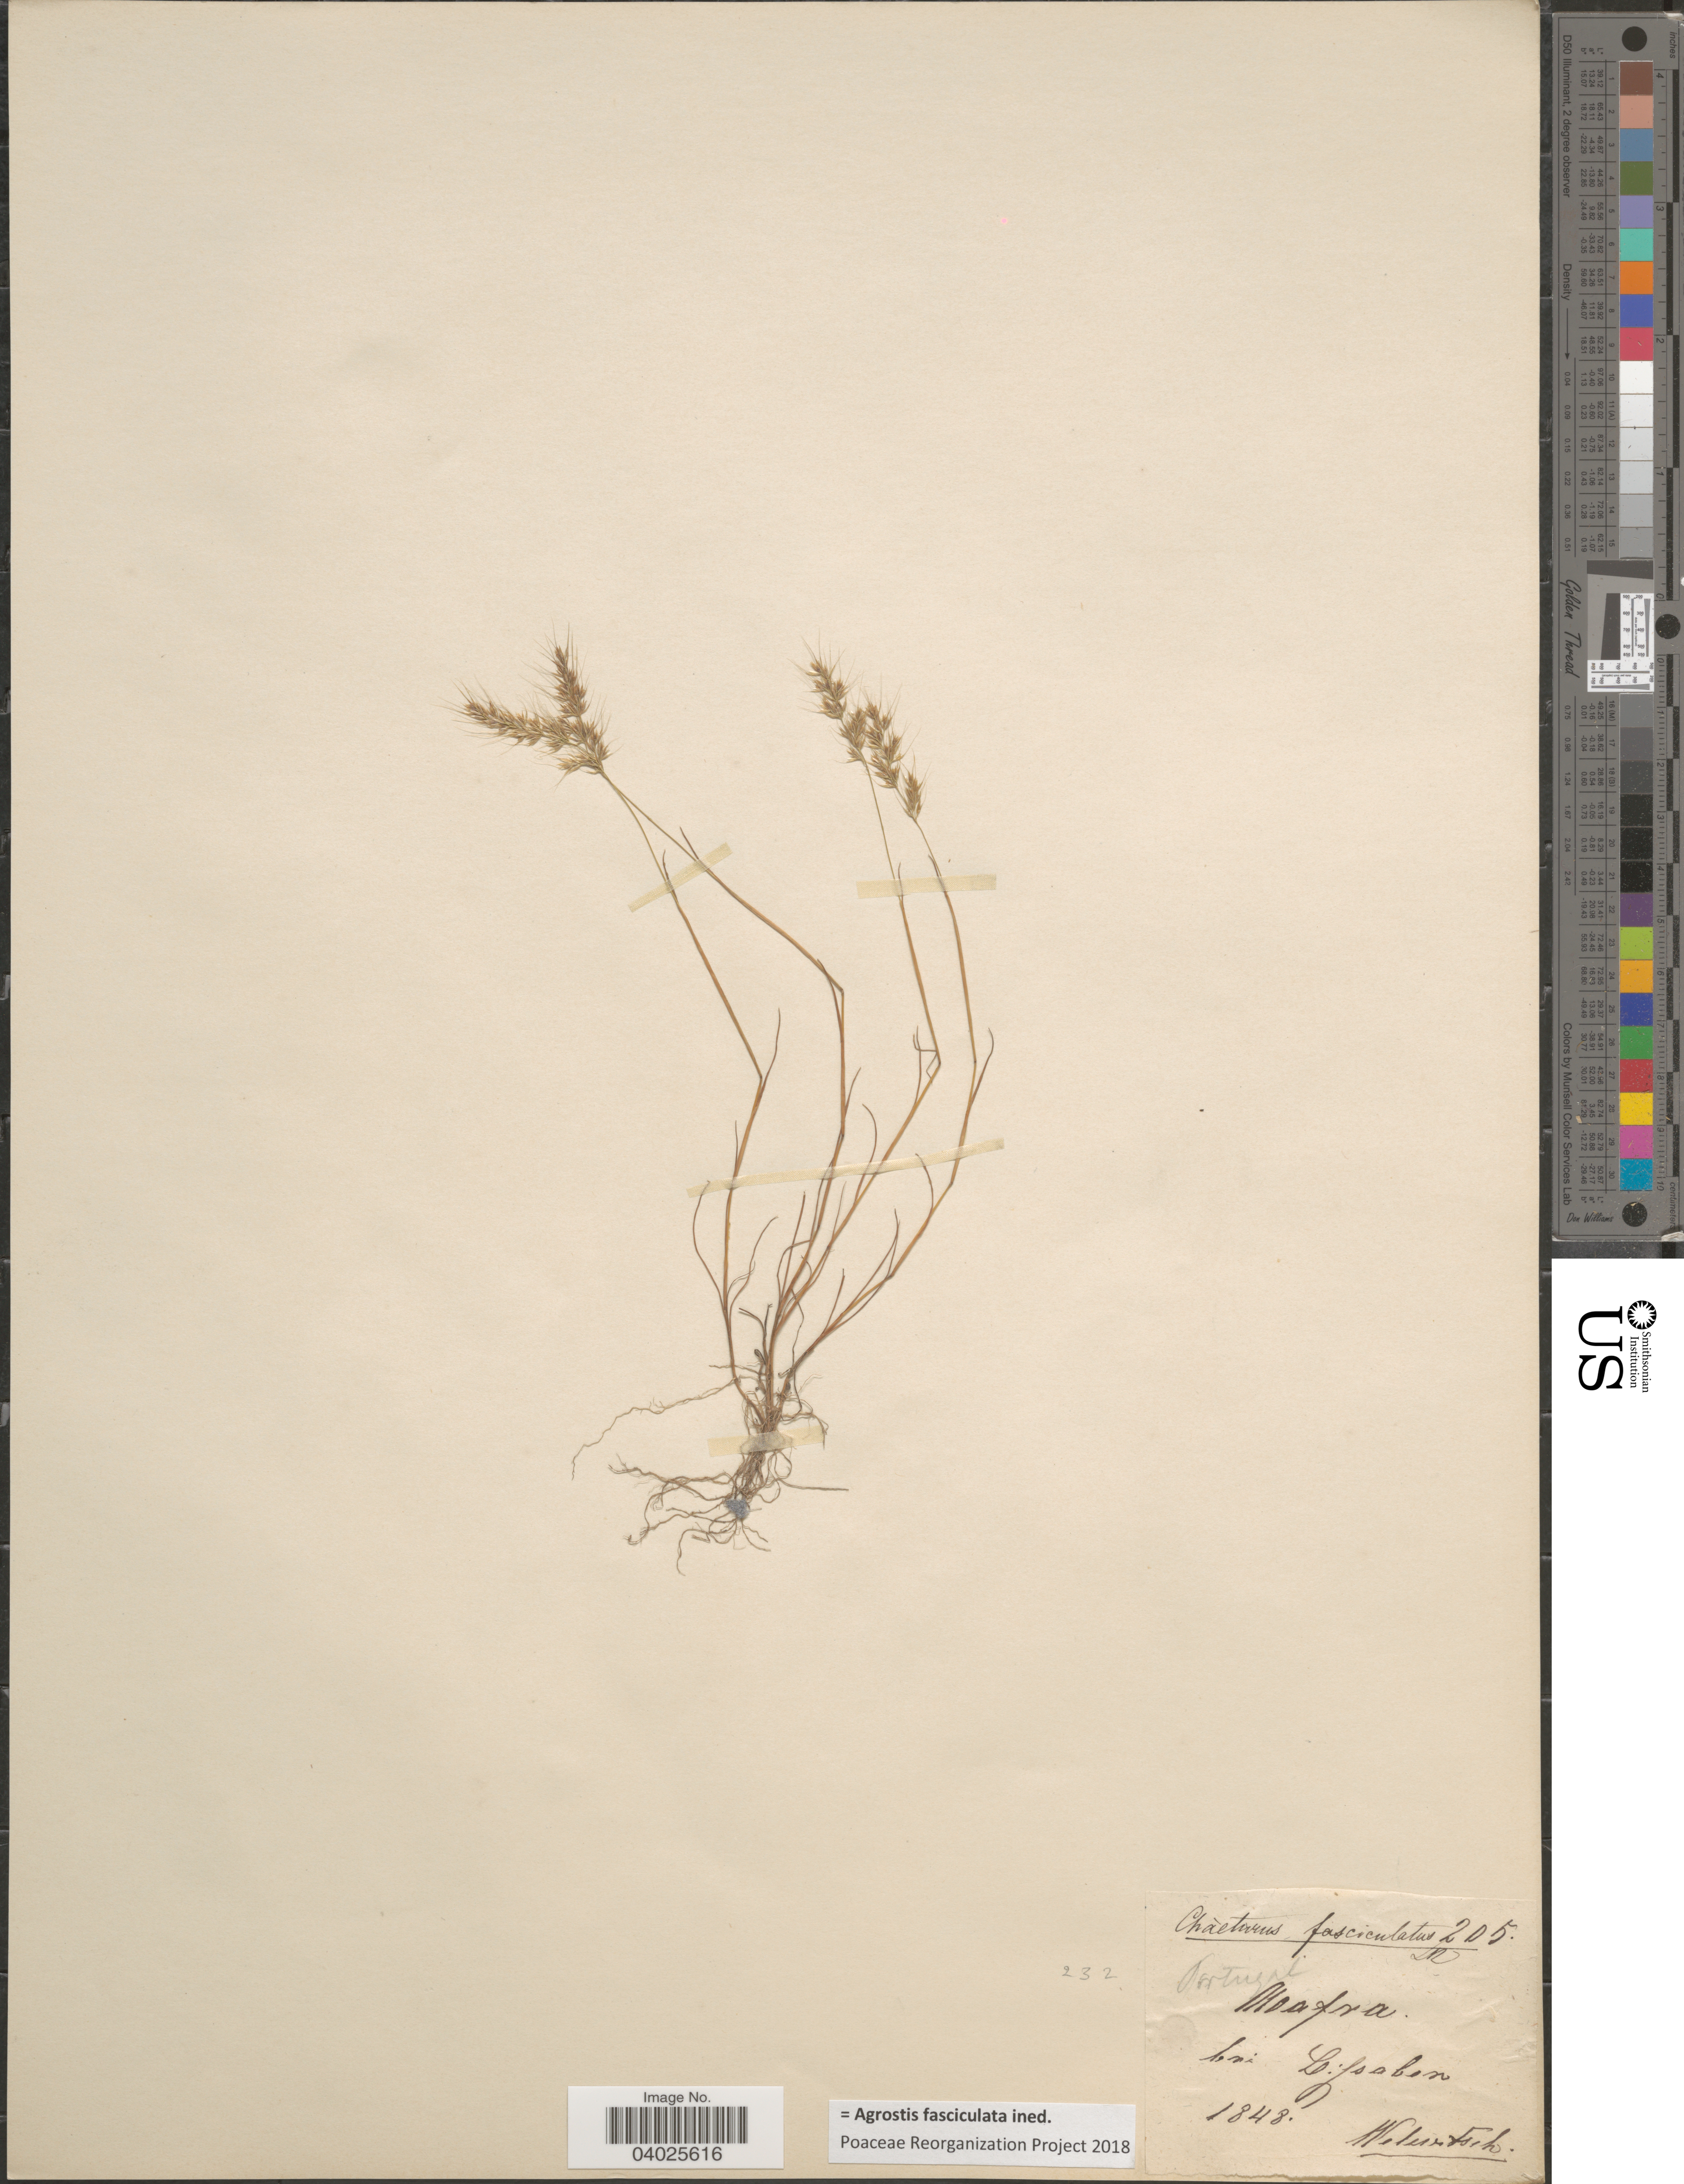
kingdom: Plantae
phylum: Tracheophyta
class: Liliopsida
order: Poales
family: Poaceae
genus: Agrostis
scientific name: Agrostis fasciculata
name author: Roem. & Schult.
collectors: -. Welwitsch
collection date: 1848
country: Portugal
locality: Moafra [interpreted] bai Lissabon.